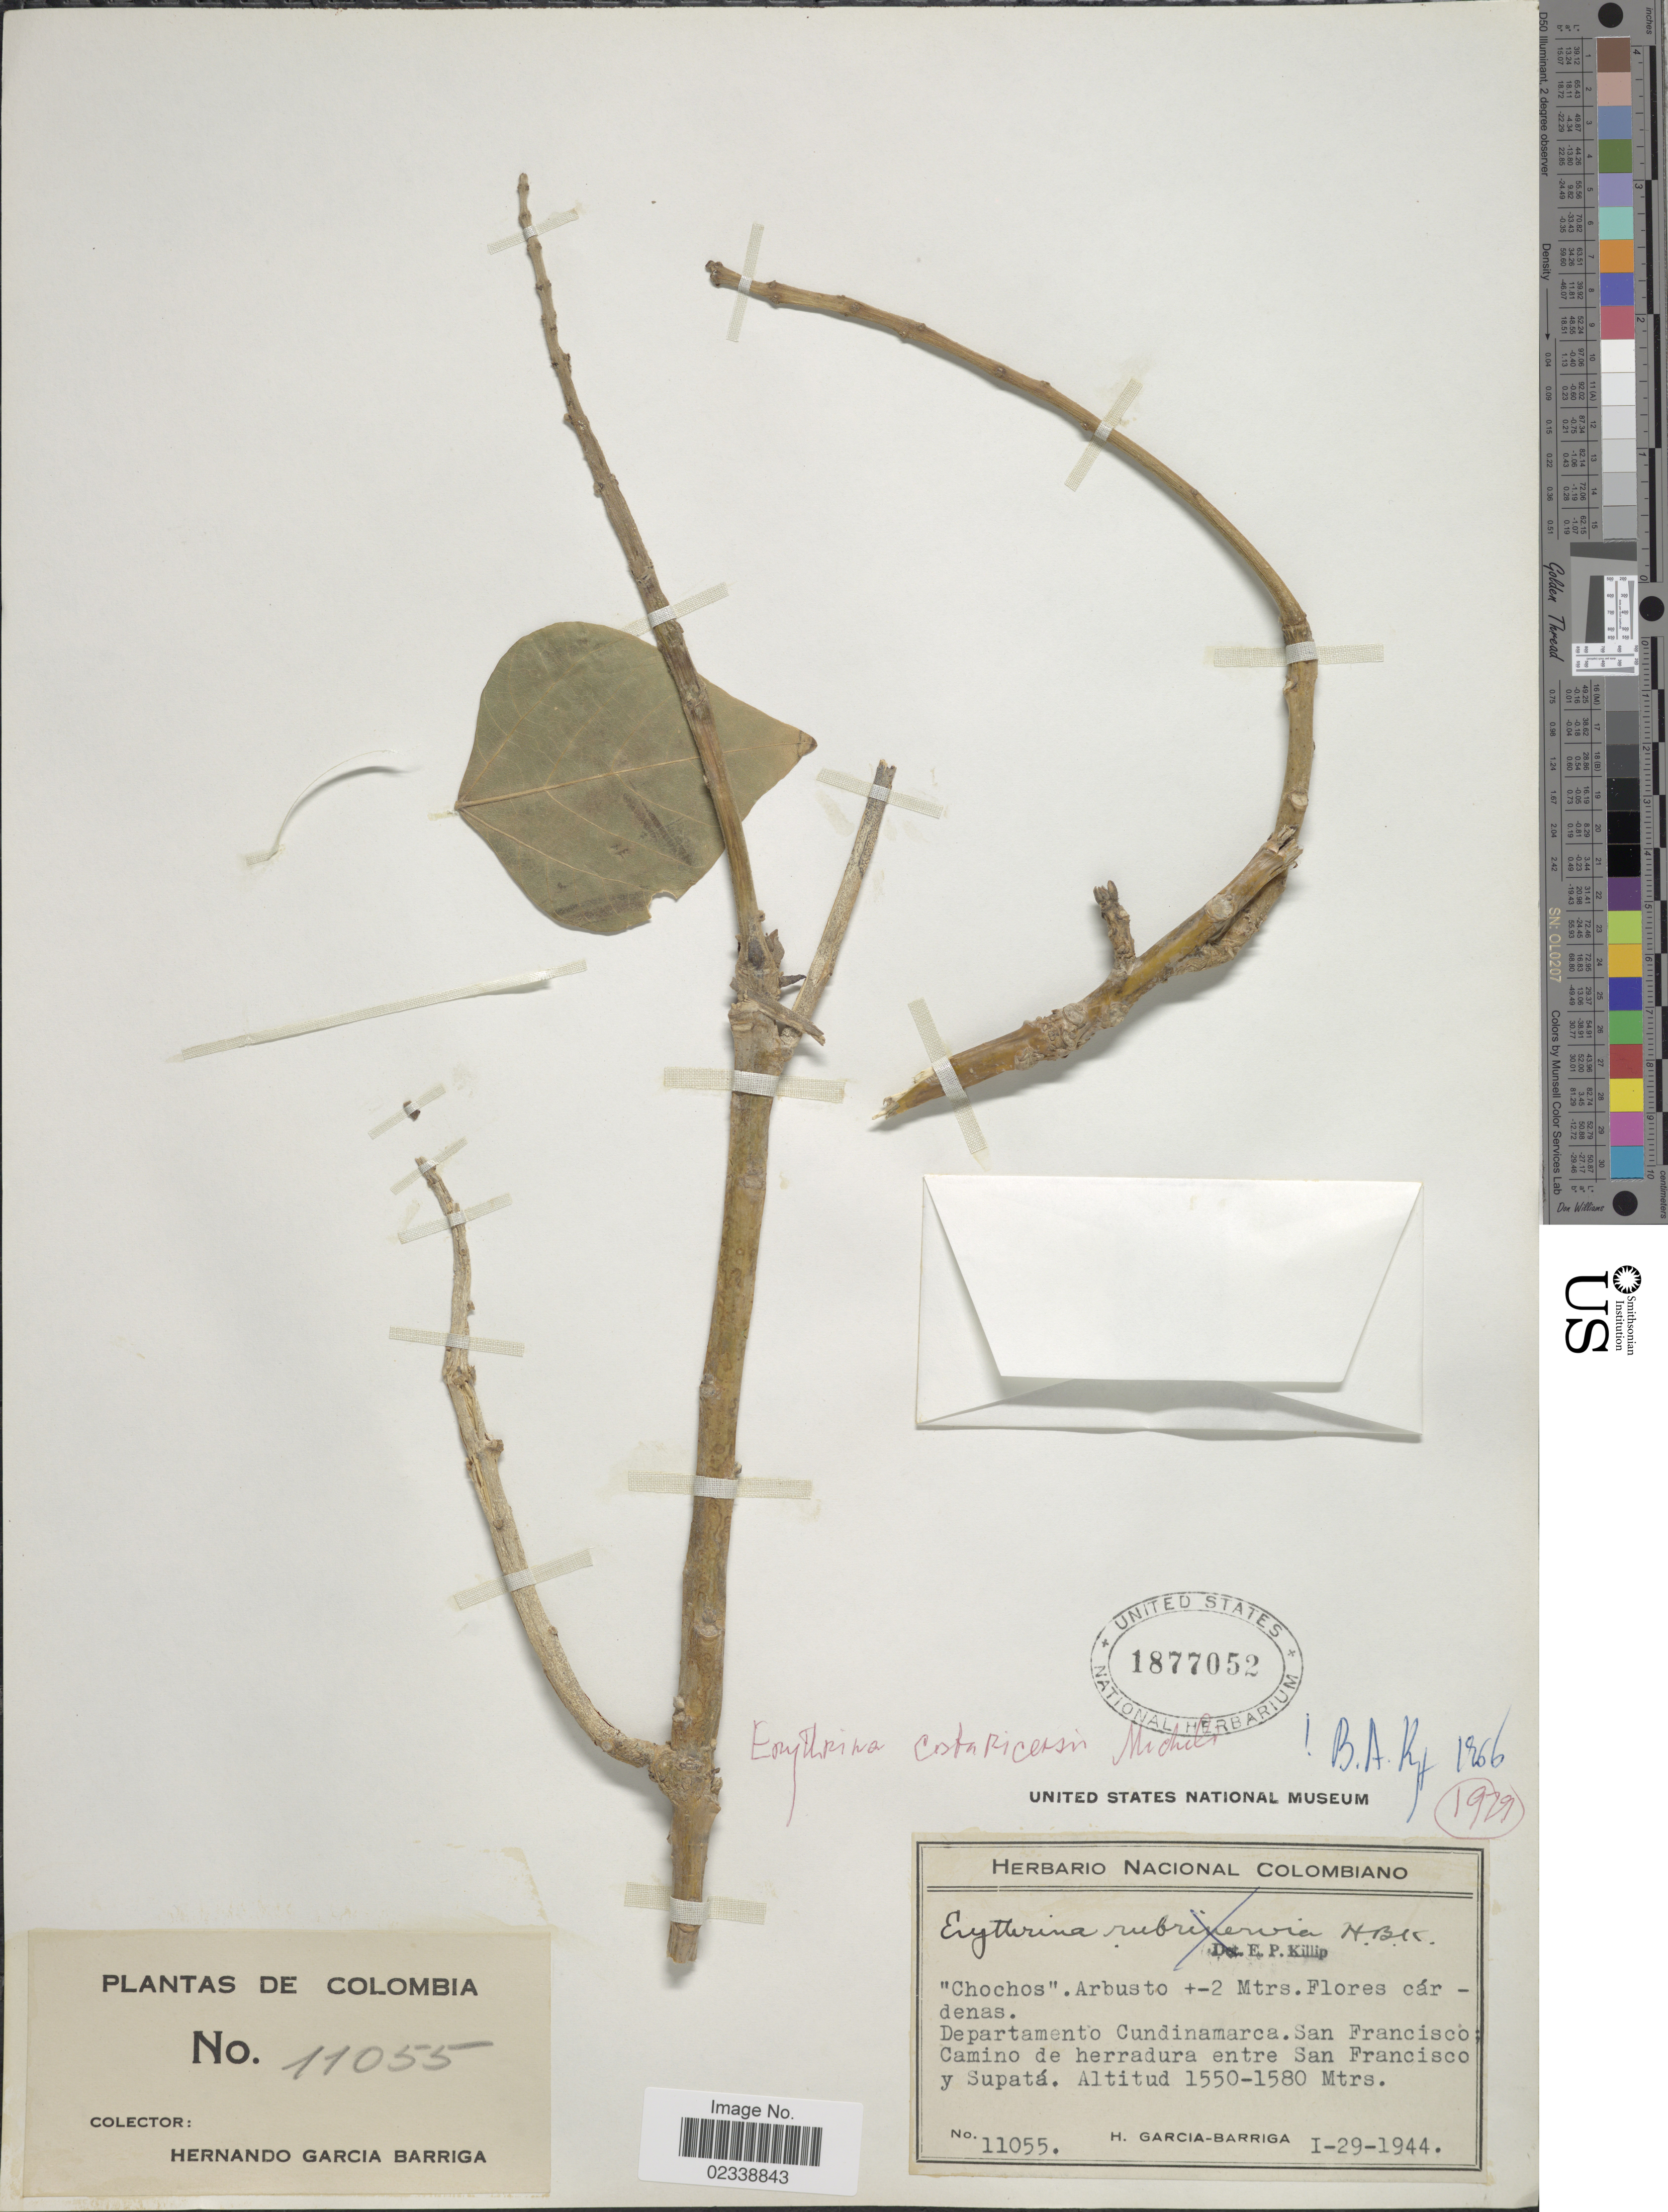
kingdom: Plantae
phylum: Tracheophyta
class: Magnoliopsida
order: Fabales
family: Fabaceae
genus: Erythrina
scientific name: Erythrina costaricensis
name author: Micheli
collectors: H. García Barriga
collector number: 11055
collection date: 1944-01-29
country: Colombia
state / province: Cundinamarca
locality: San Francisco, Camino de herradura entre San Francisco y Supata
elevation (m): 1550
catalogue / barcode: US 1877052